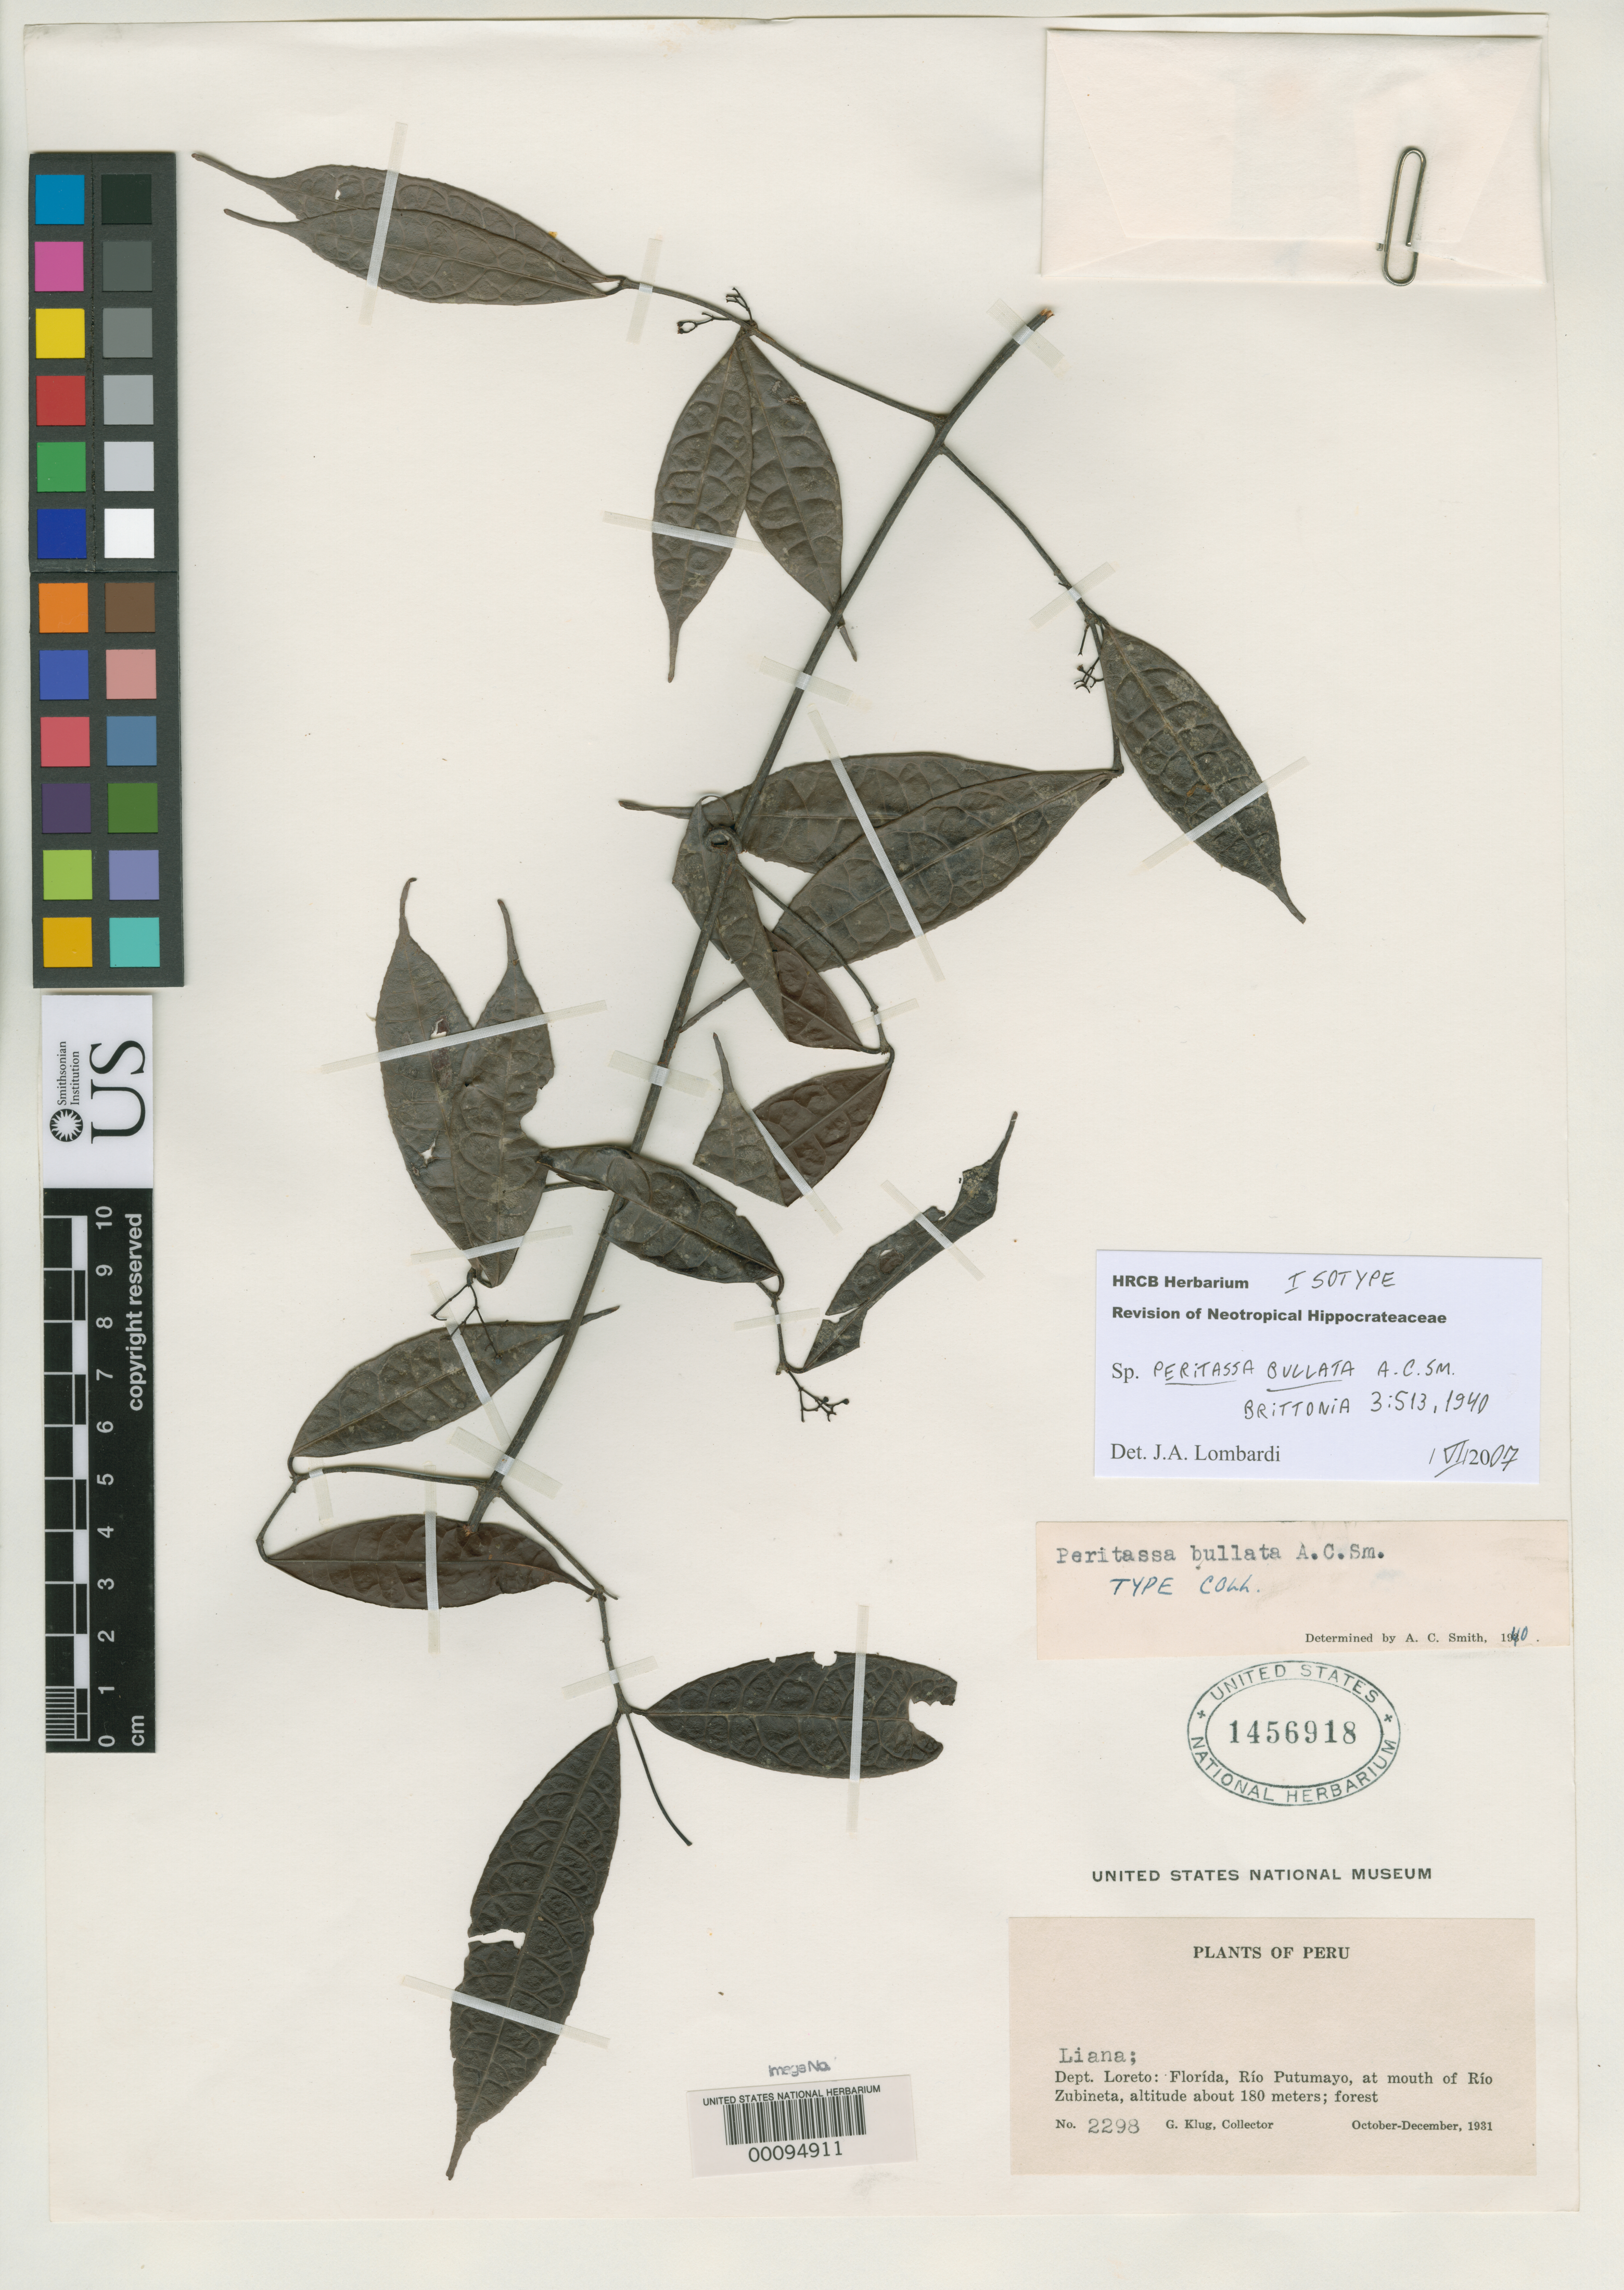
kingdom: Plantae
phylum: Tracheophyta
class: Magnoliopsida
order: Celastrales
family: Celastraceae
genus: Peritassa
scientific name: Peritassa bullata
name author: A.C. Sm.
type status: Isotype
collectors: G. Klug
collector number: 2298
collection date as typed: Oct 1931 to -- Dec 1931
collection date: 1931-10/1931-12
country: Peru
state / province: Loreto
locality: Florida, Rio Putumayo, mouth of Rio Zubineta.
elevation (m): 180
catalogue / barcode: US 1456918